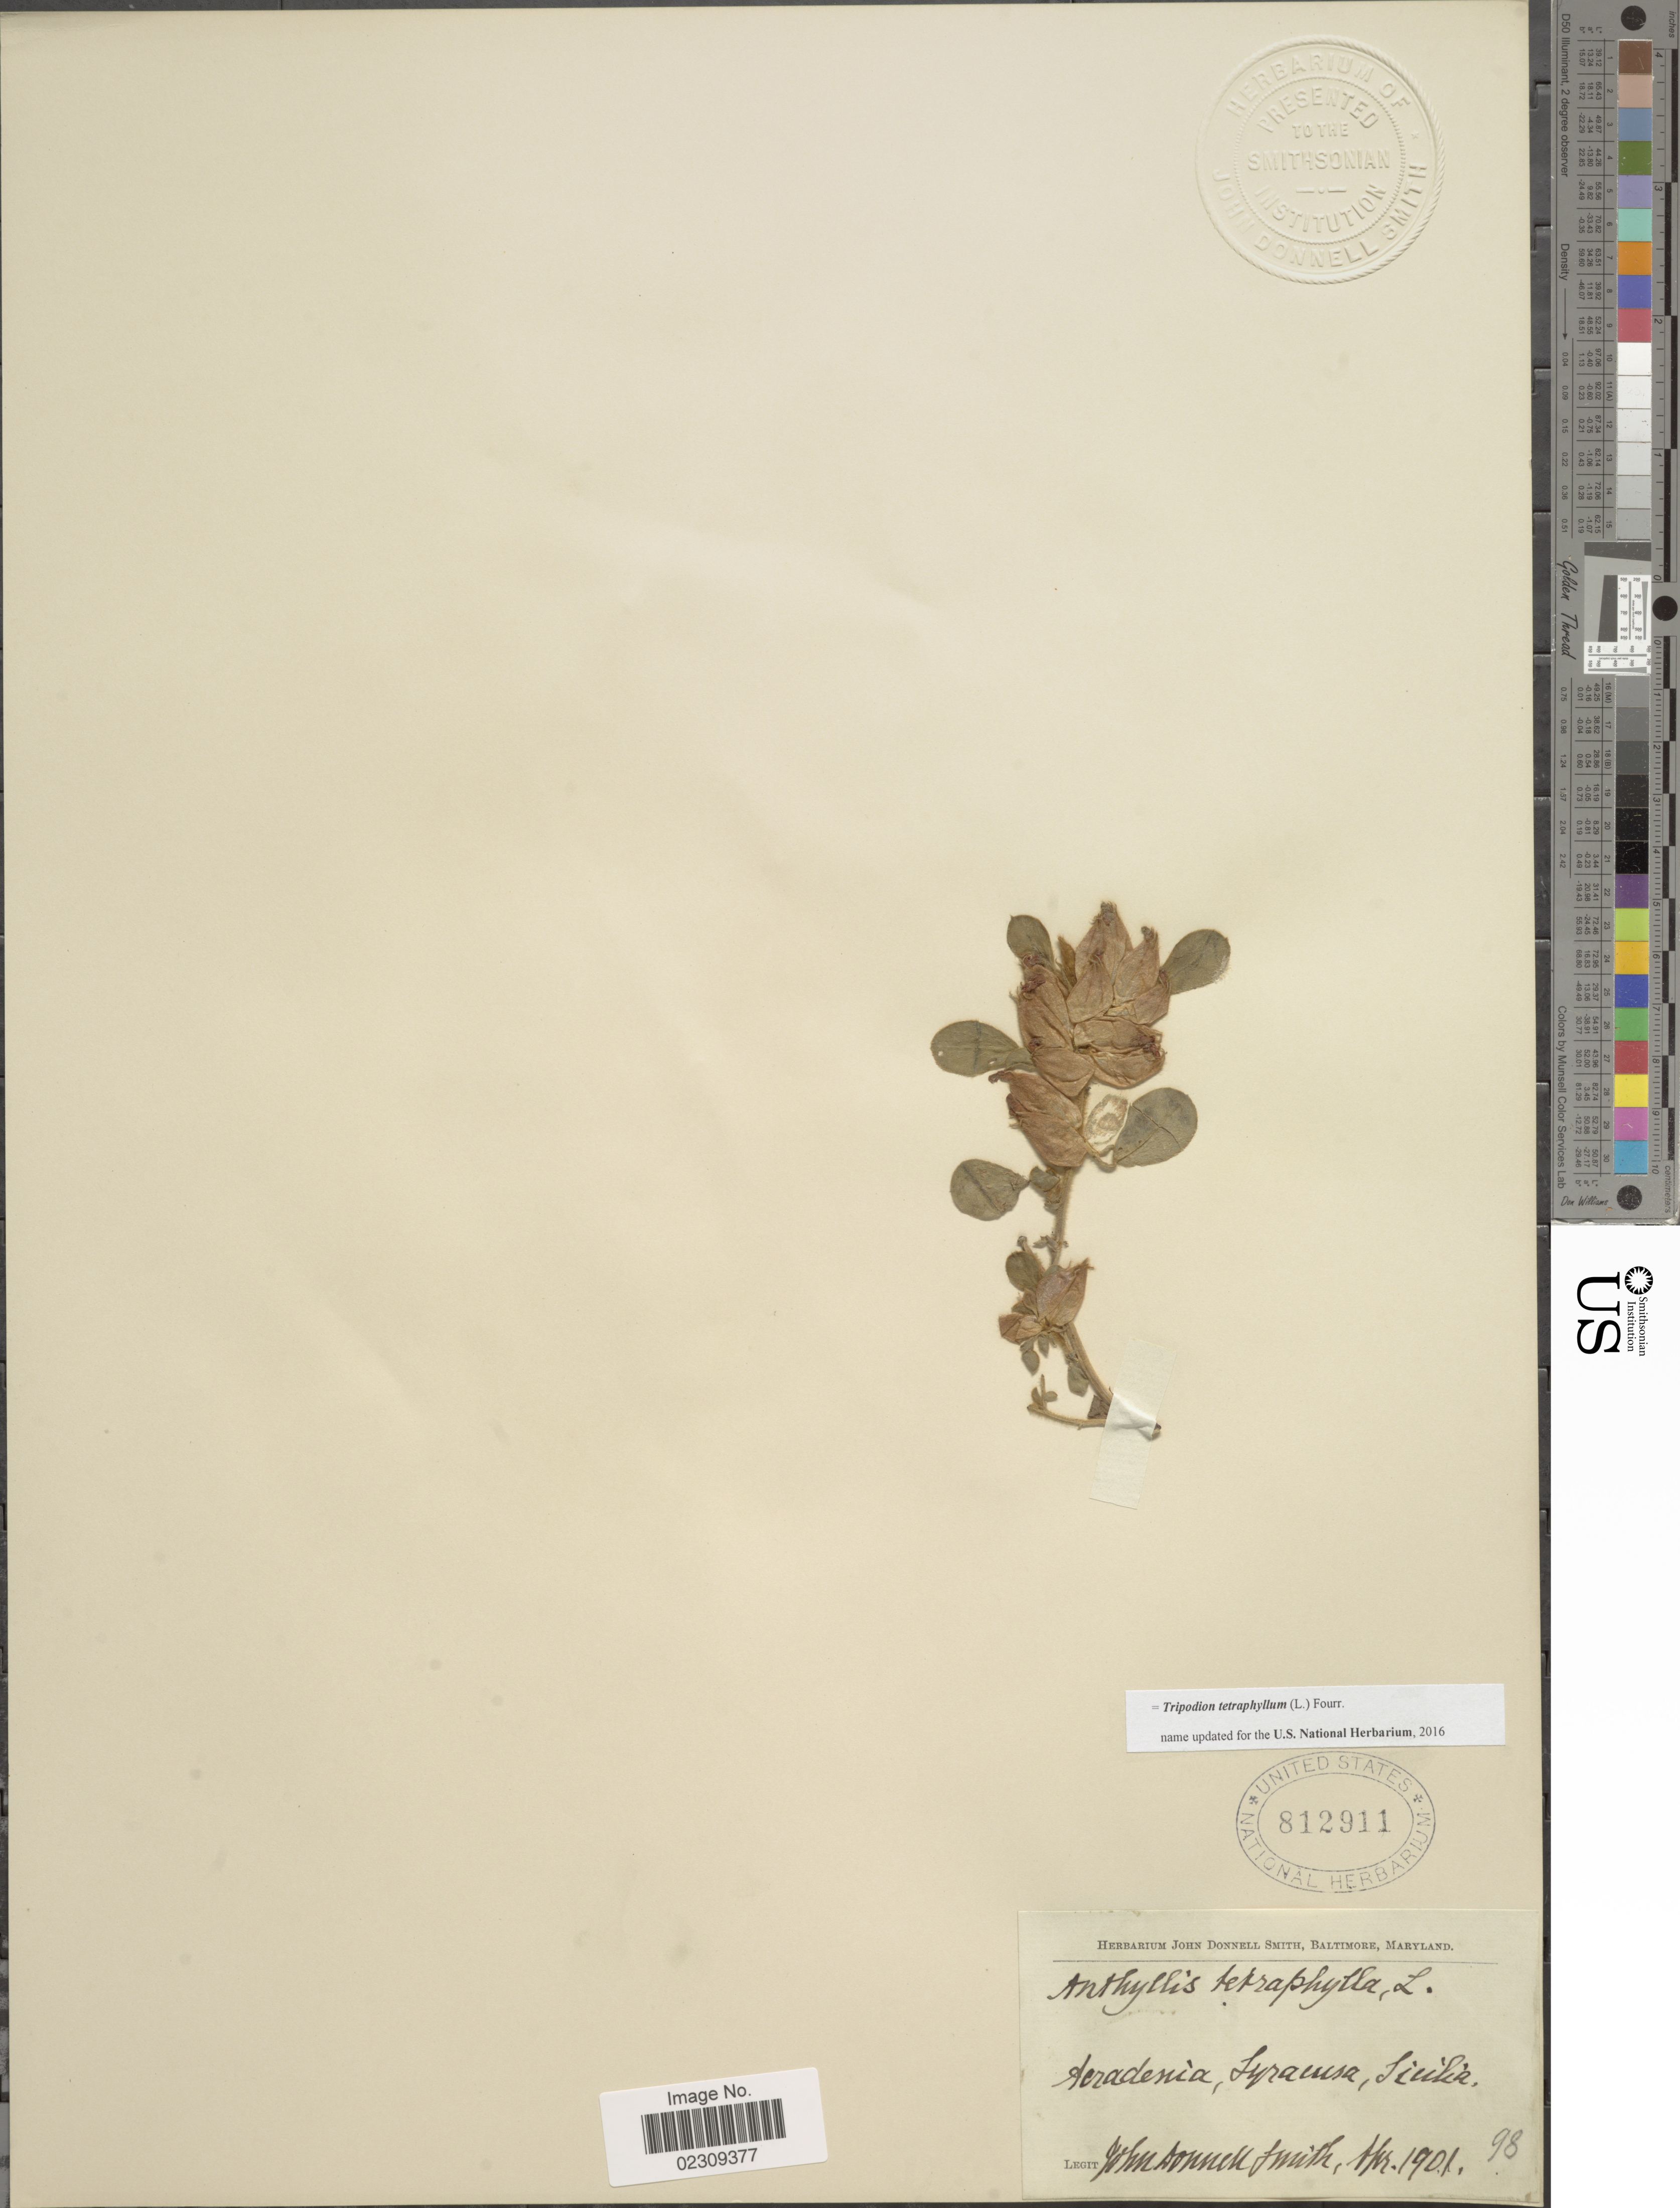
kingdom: Plantae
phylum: Tracheophyta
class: Magnoliopsida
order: Fabales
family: Fabaceae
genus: Tripodion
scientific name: Tripodion tetraphyllum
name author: (L.) Fourr.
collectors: J. Donnell Smith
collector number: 98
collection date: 1901-04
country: Italy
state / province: Siciliana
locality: Aeradenia, Syracusa, Sicilia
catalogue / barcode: US 812911